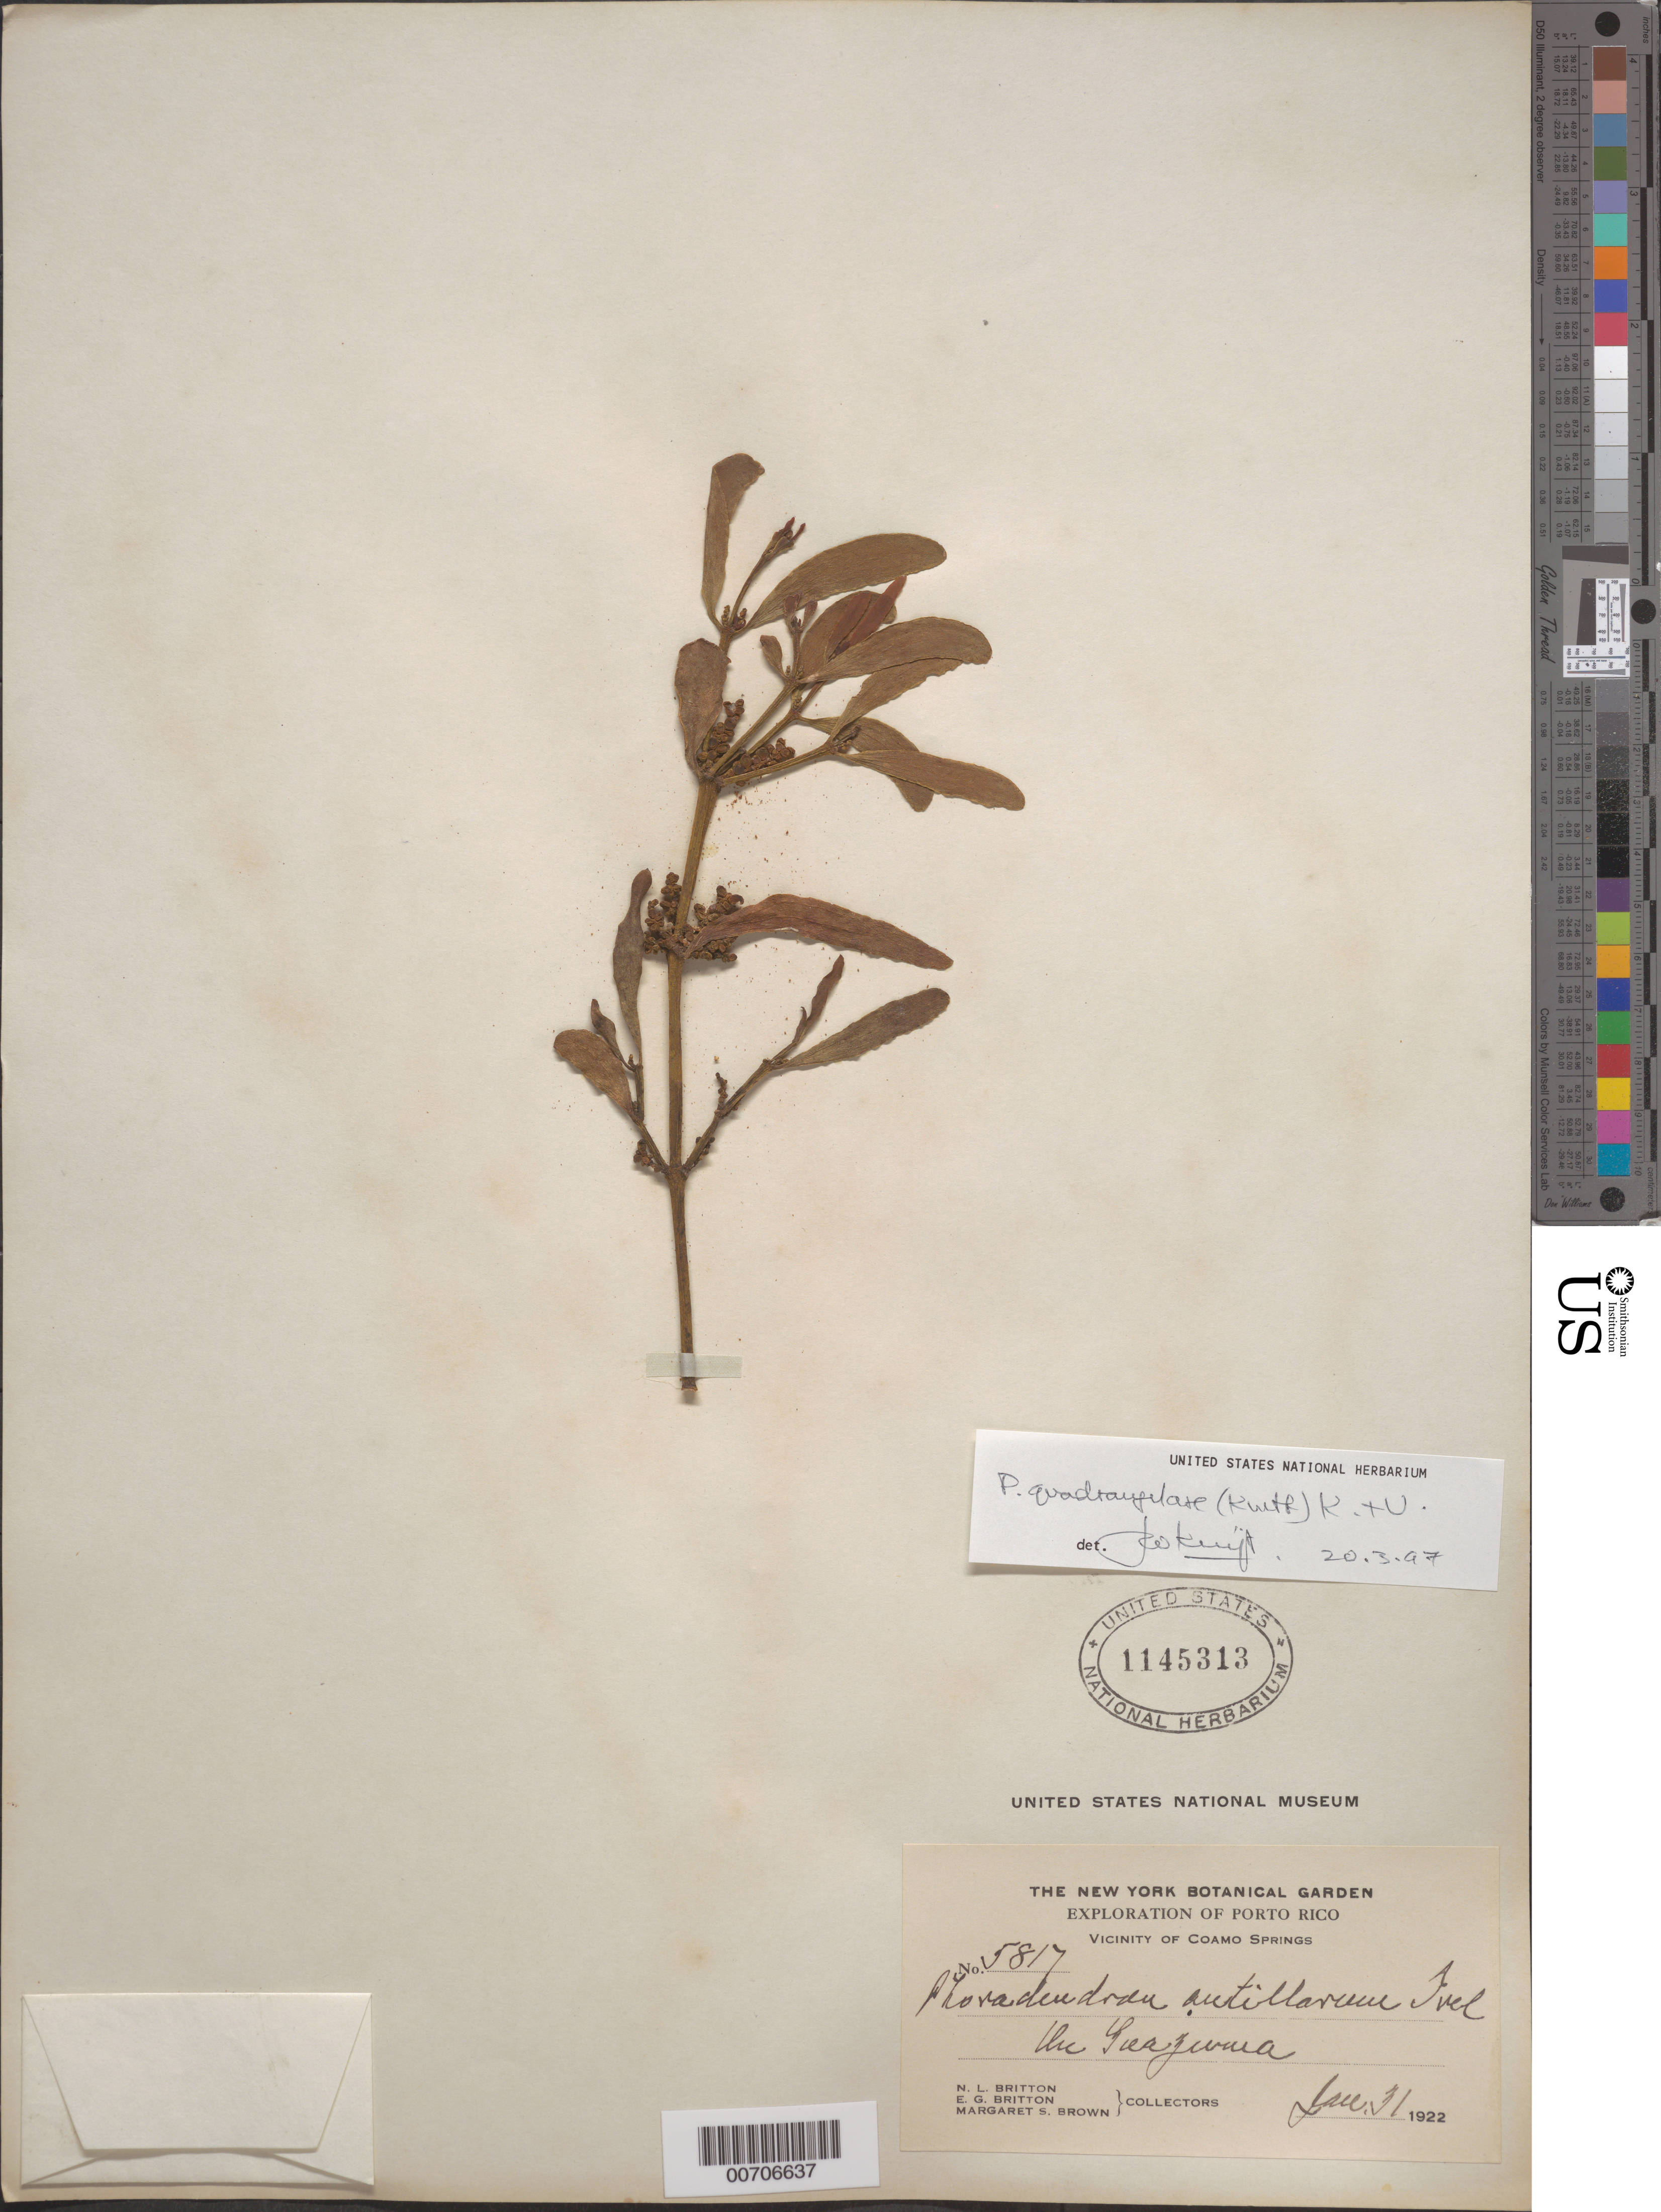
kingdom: Plantae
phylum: Tracheophyta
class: Magnoliopsida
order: Santalales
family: Viscaceae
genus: Phoradendron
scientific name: Phoradendron quadrangulare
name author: (Kunth) Griseb.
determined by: Kuijt, Job, (CANADA)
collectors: N. Britton, E. G. Britton & M. S. Brown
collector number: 5817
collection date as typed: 31 Jan 1922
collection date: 1922-01-31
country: Puerto Rico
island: Greater Antilles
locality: Coamo Springs, vic of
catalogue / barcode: US 1145313